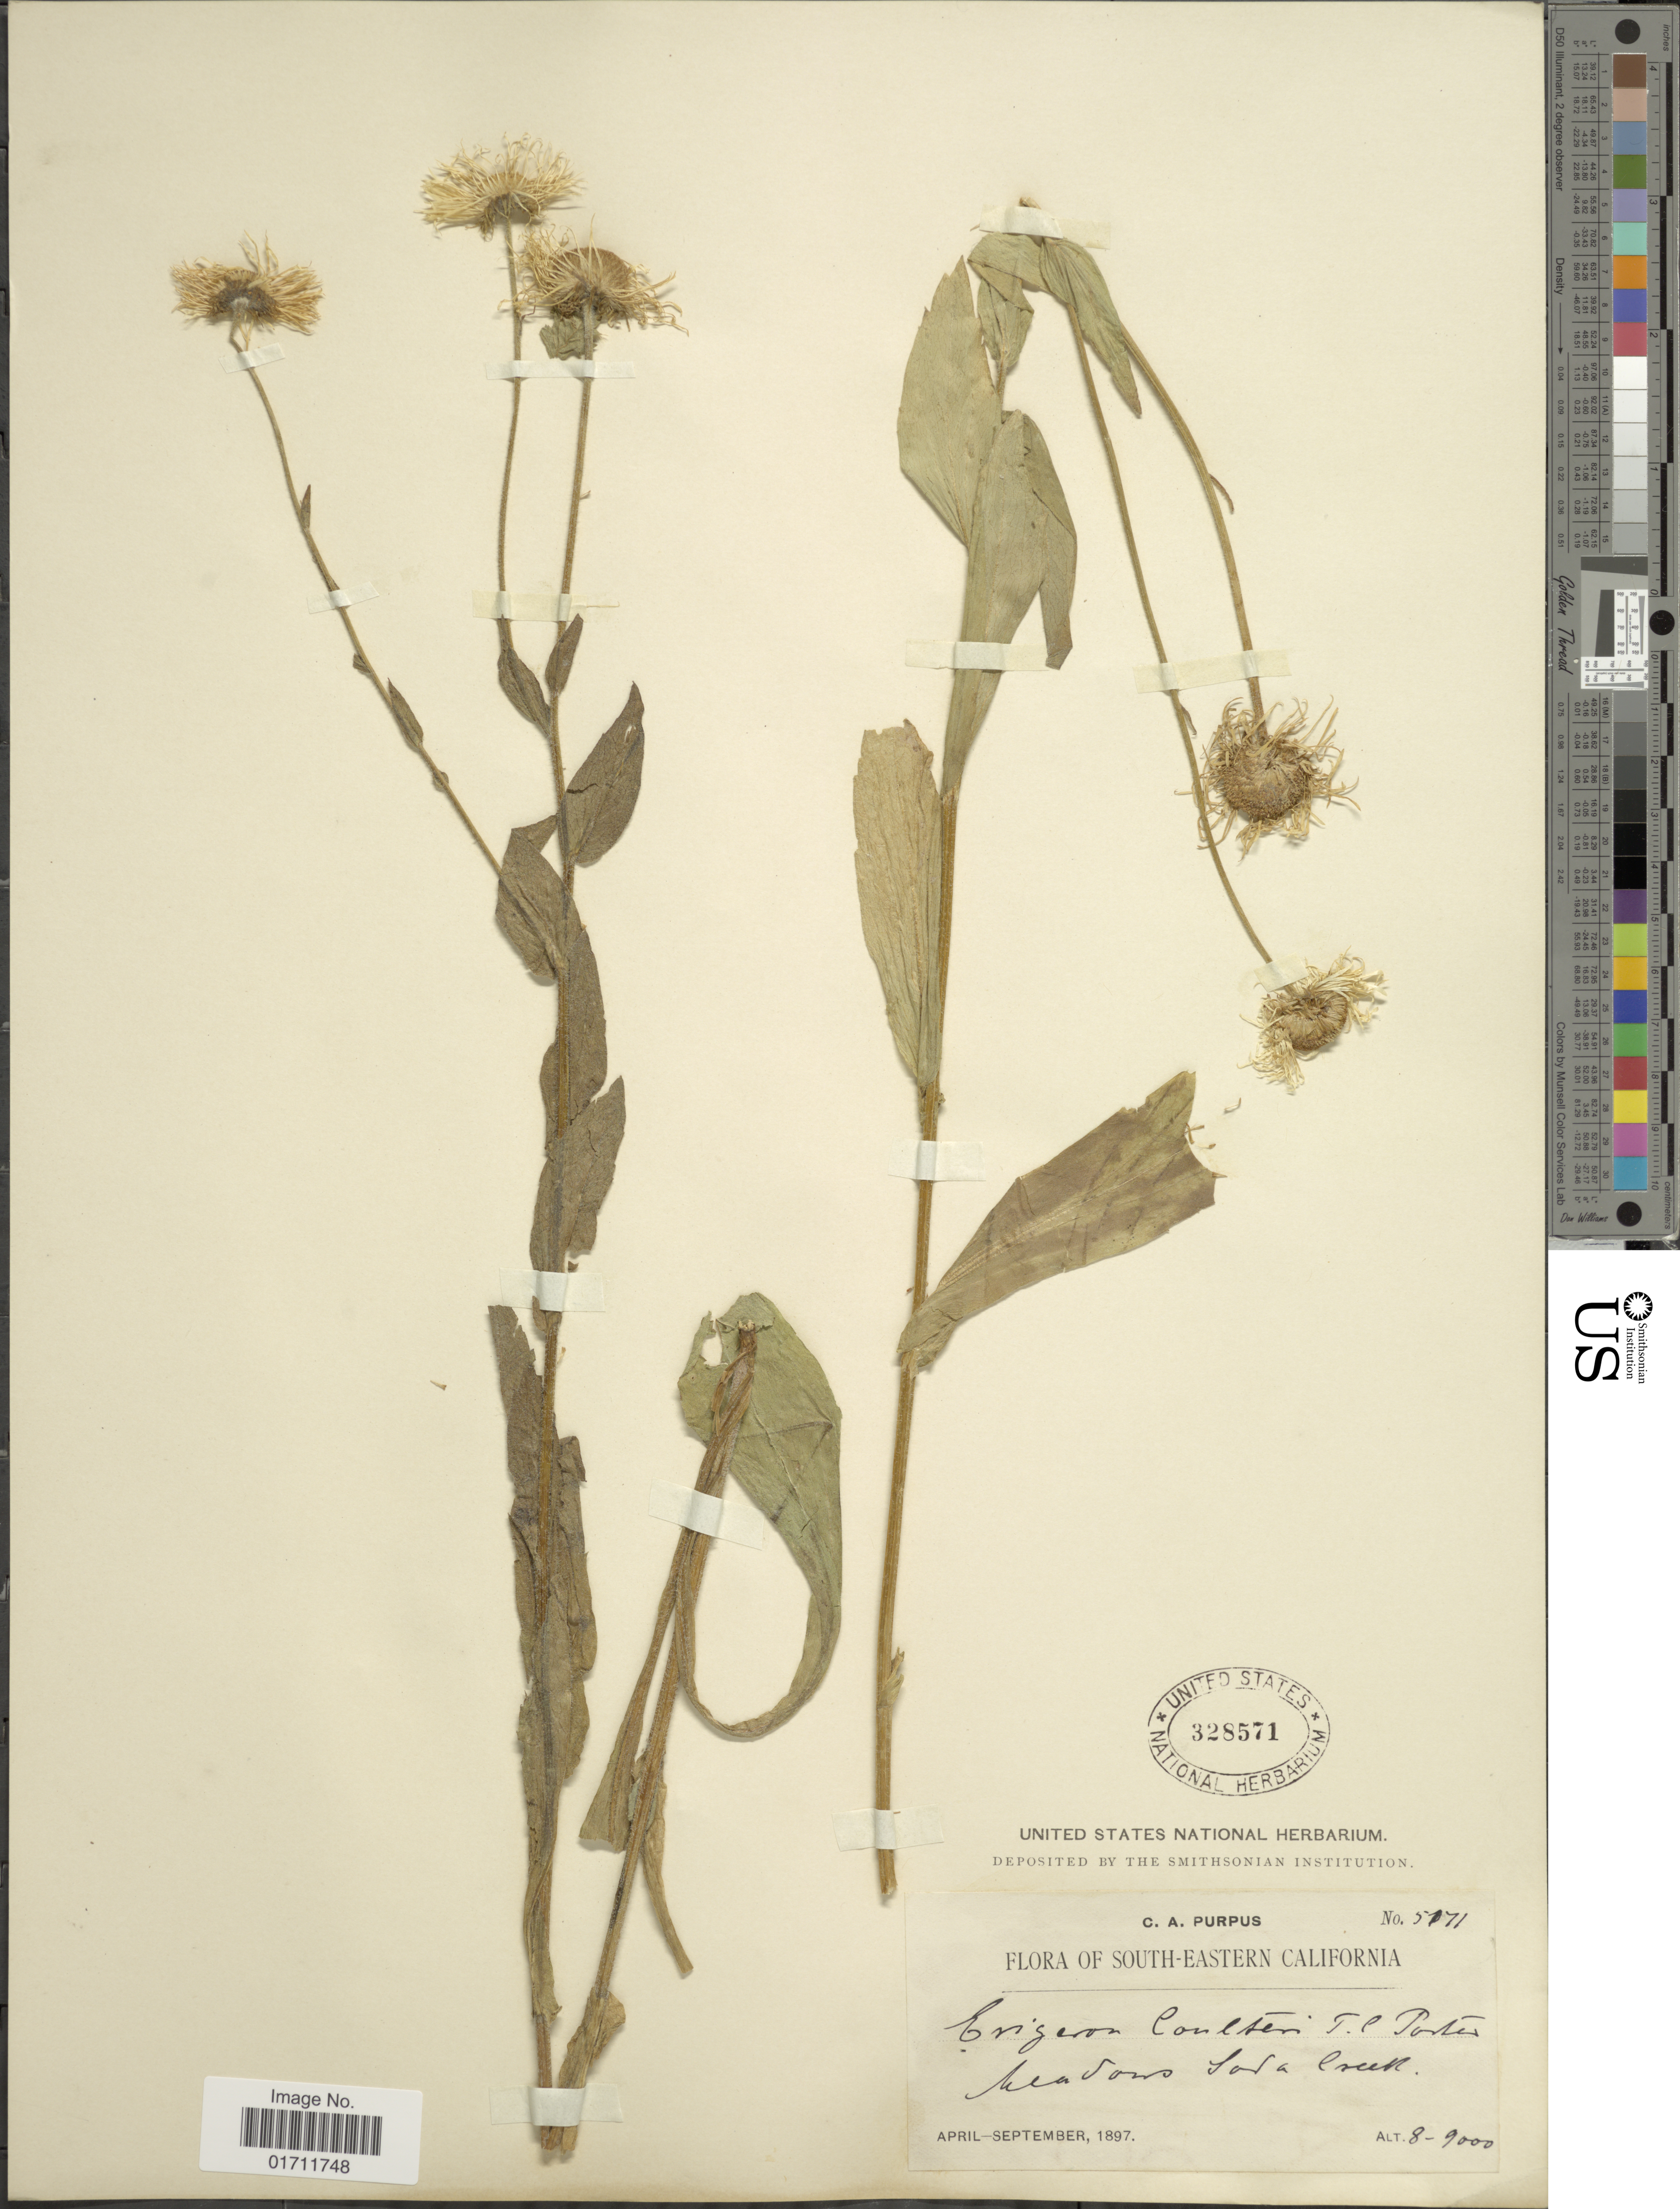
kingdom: Plantae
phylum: Tracheophyta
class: Magnoliopsida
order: Asterales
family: Asteraceae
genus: Erigeron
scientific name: Erigeron coulteri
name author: Porter in Porter & J.M. Coult.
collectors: C. A. Purpus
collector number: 5171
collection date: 1897-04/1897-09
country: United States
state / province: California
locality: South-eastern California, Meadows Sora Creek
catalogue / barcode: US 328571